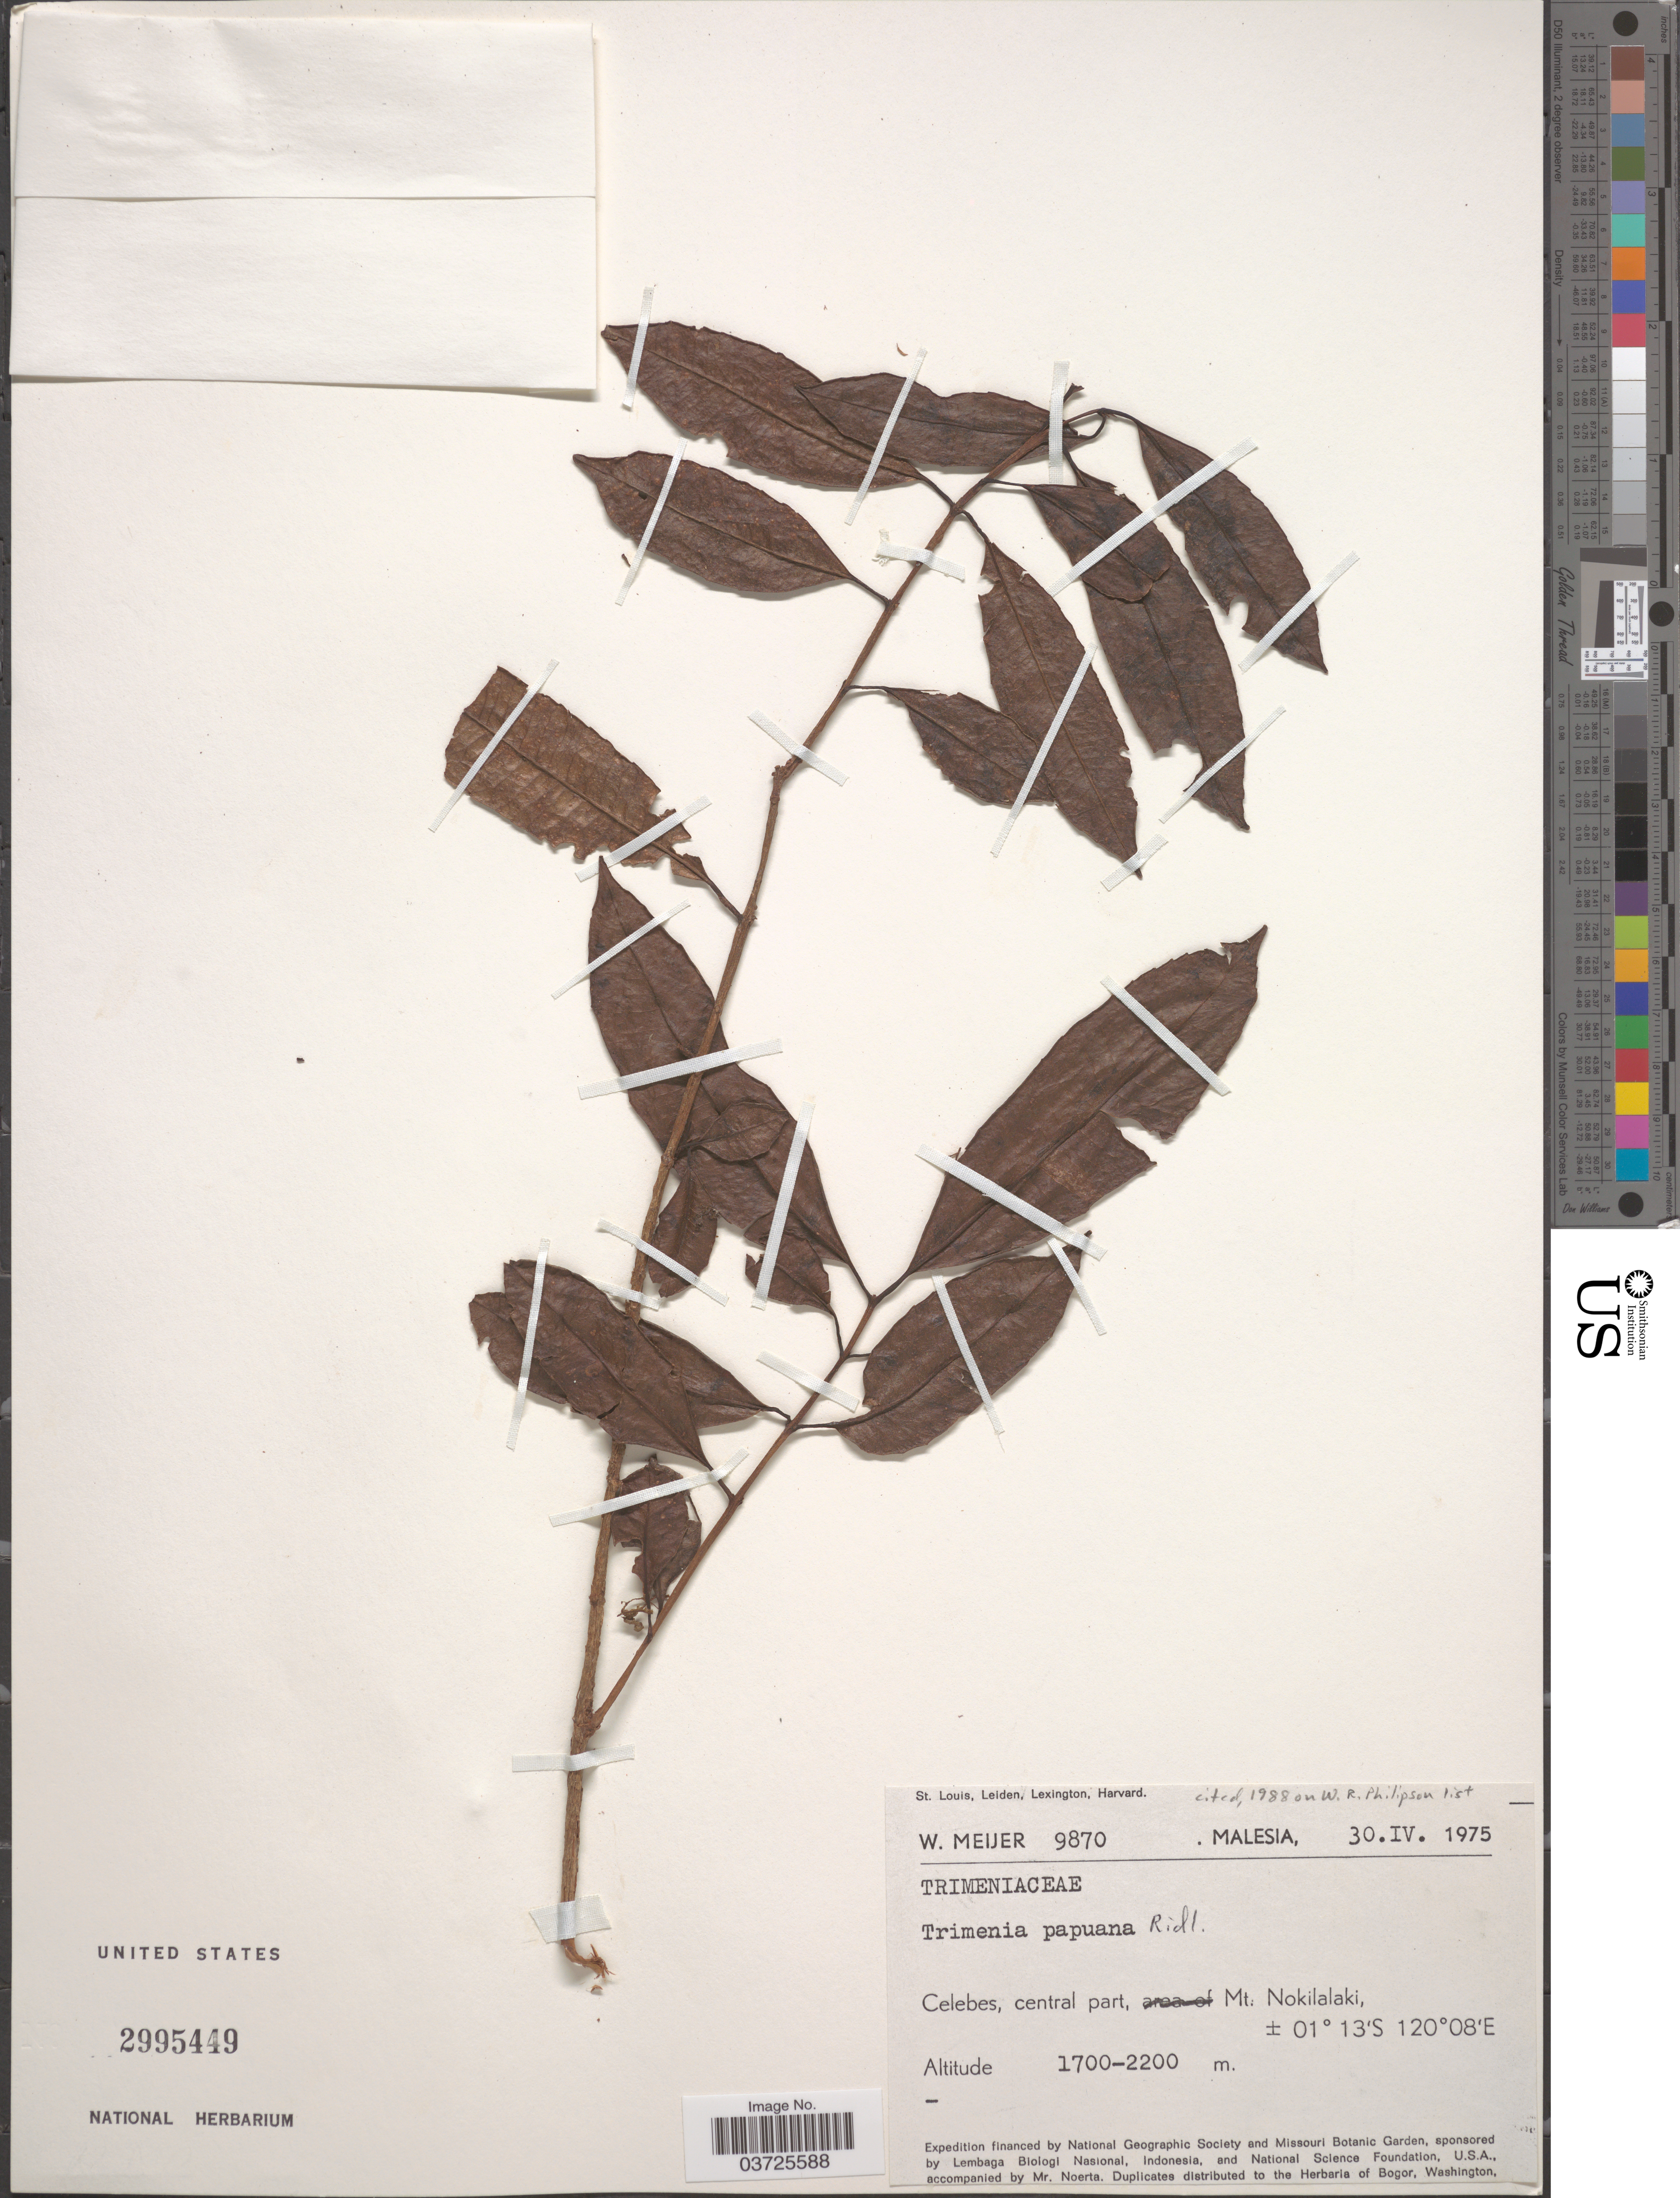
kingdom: Plantae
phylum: Tracheophyta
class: Magnoliopsida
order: Austrobaileyales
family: Trimeniaceae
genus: Trimenia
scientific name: Trimenia papuana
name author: Ridl.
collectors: W. Meijer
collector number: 9870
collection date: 1975-04-30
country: Malaysia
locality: Celebes, central part, Mt. Nokilalaki.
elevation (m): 1700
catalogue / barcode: US 2995449